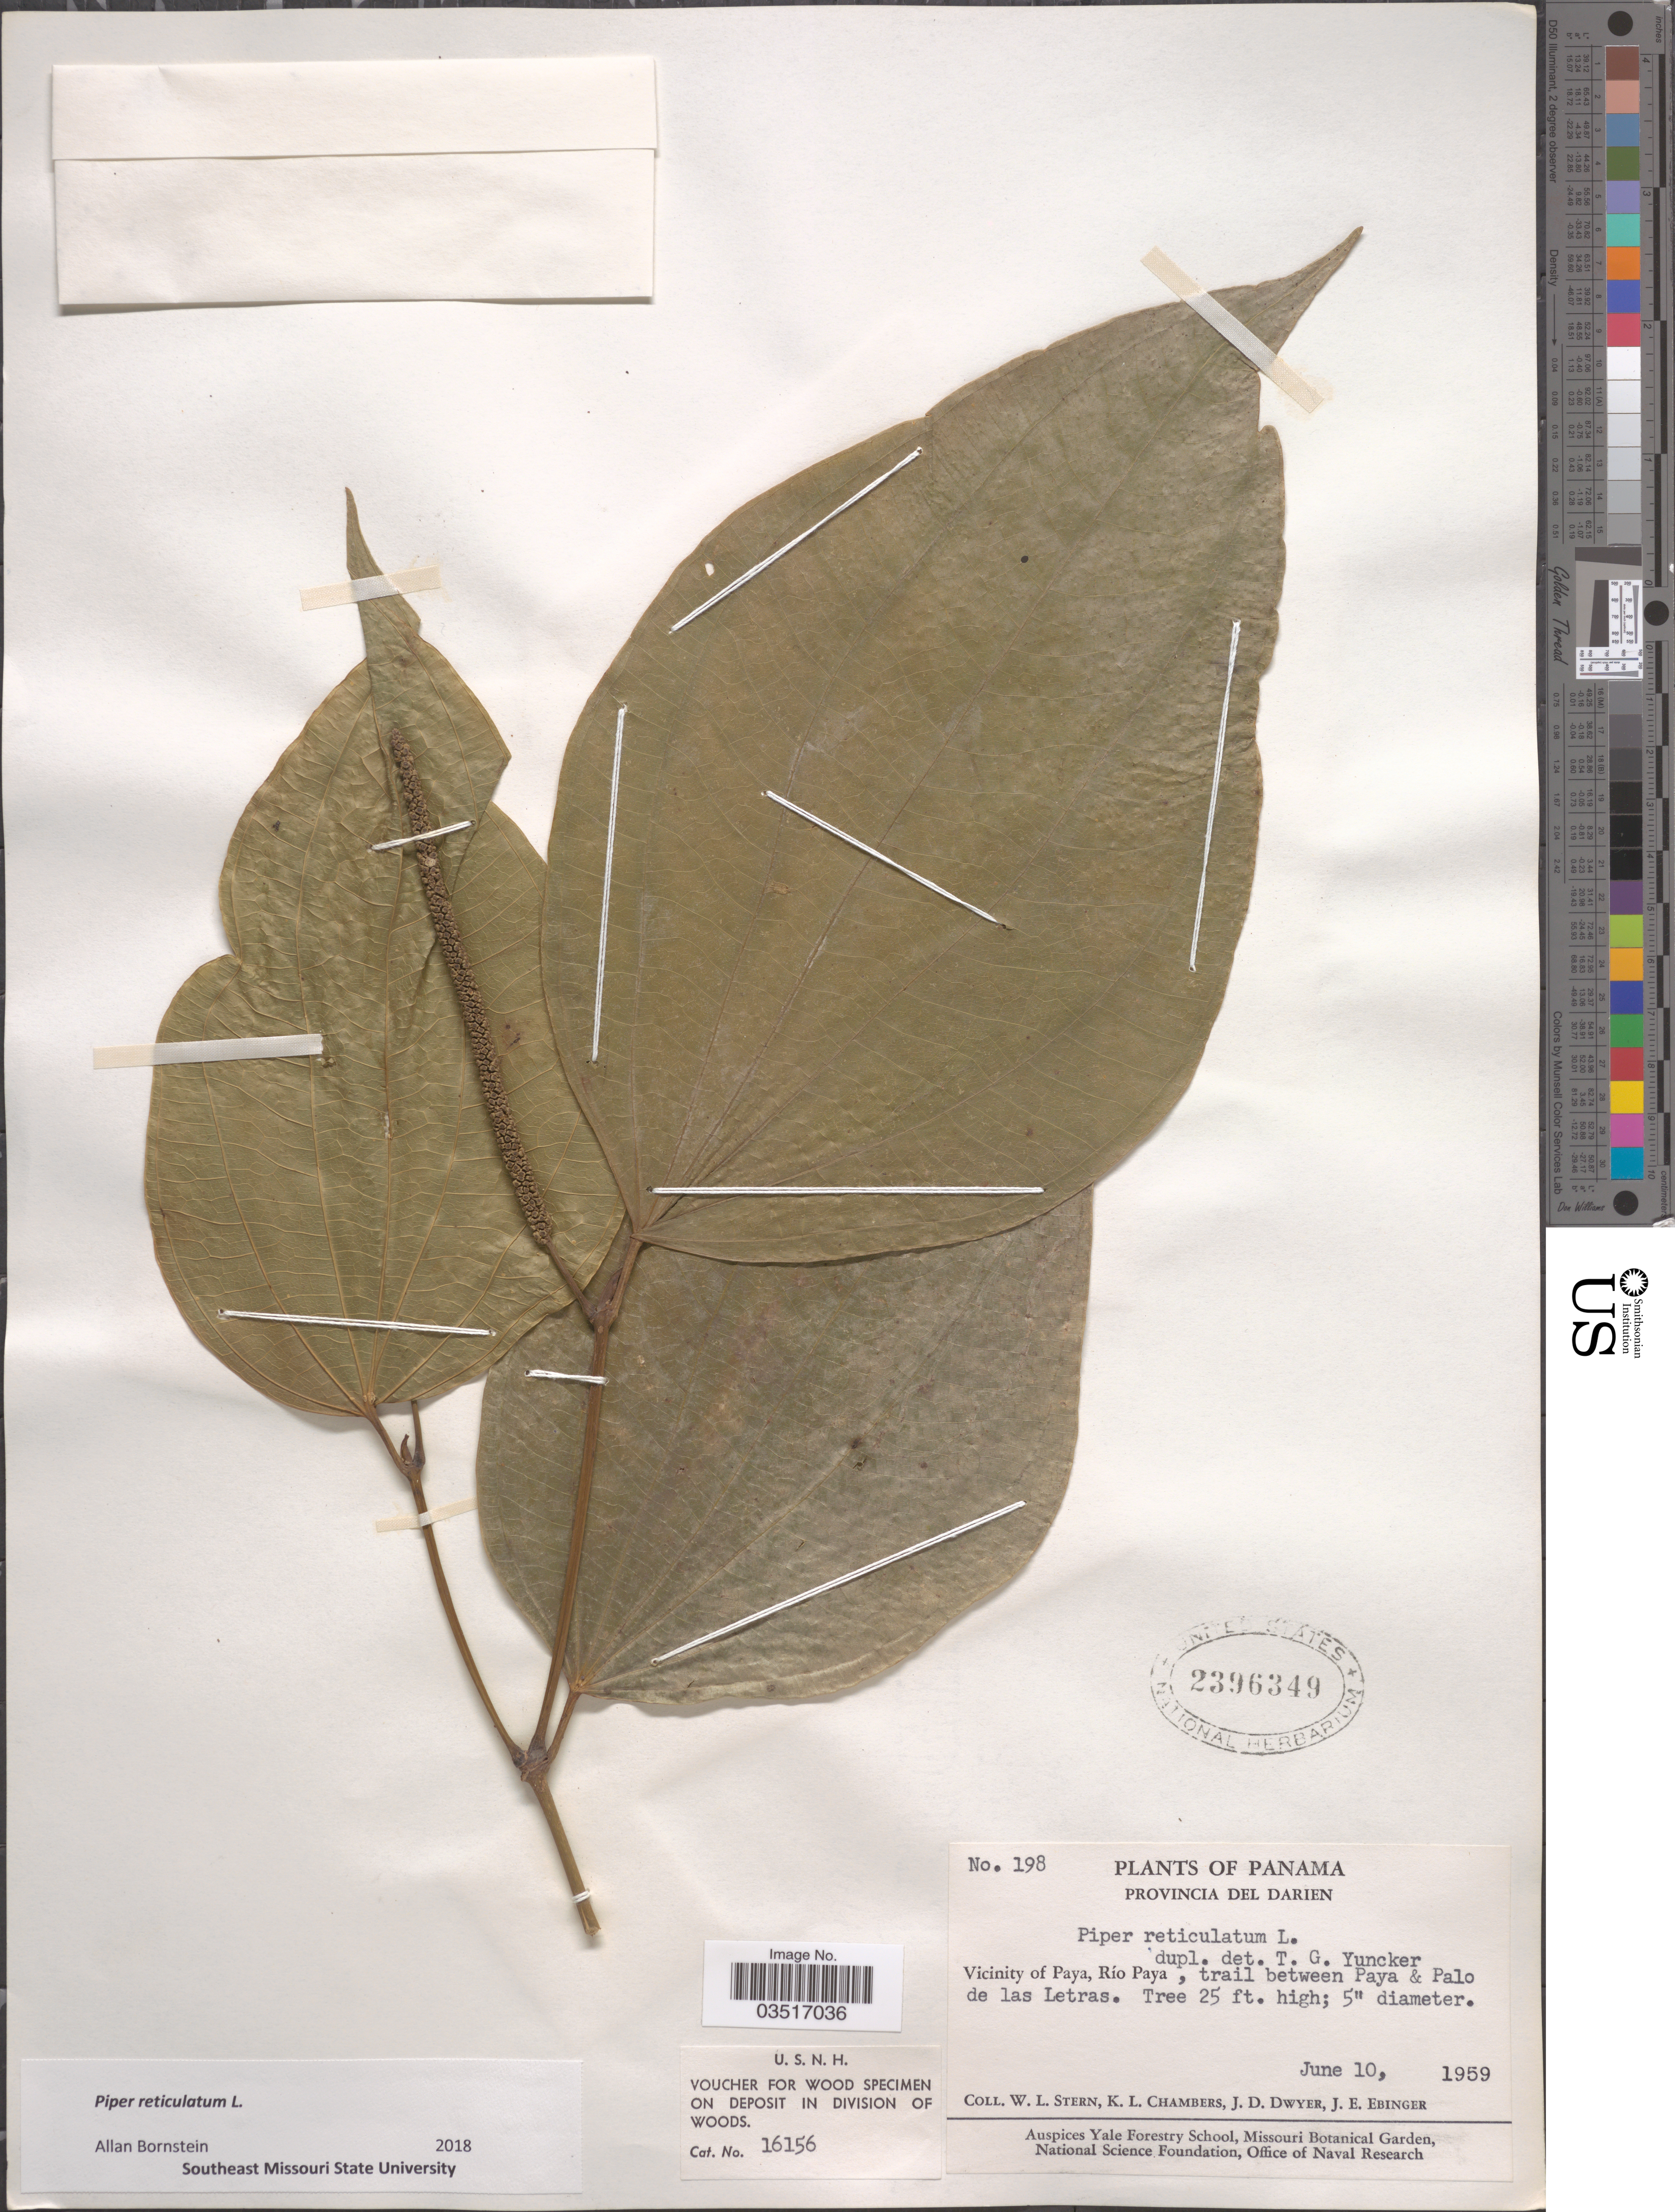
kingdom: Plantae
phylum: Tracheophyta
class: Magnoliopsida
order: Piperales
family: Piperaceae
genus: Piper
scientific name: Piper reticulatum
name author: L.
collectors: W. L. Stern, K. Chambers, J. D. Dwyer & J. Ebinger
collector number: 198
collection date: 1959-06-10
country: Panama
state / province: Darien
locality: Provincia del Darien. Vicinity of Paya, Río Paya, trail between Paya & Palo de las Letras.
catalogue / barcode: US 2396349